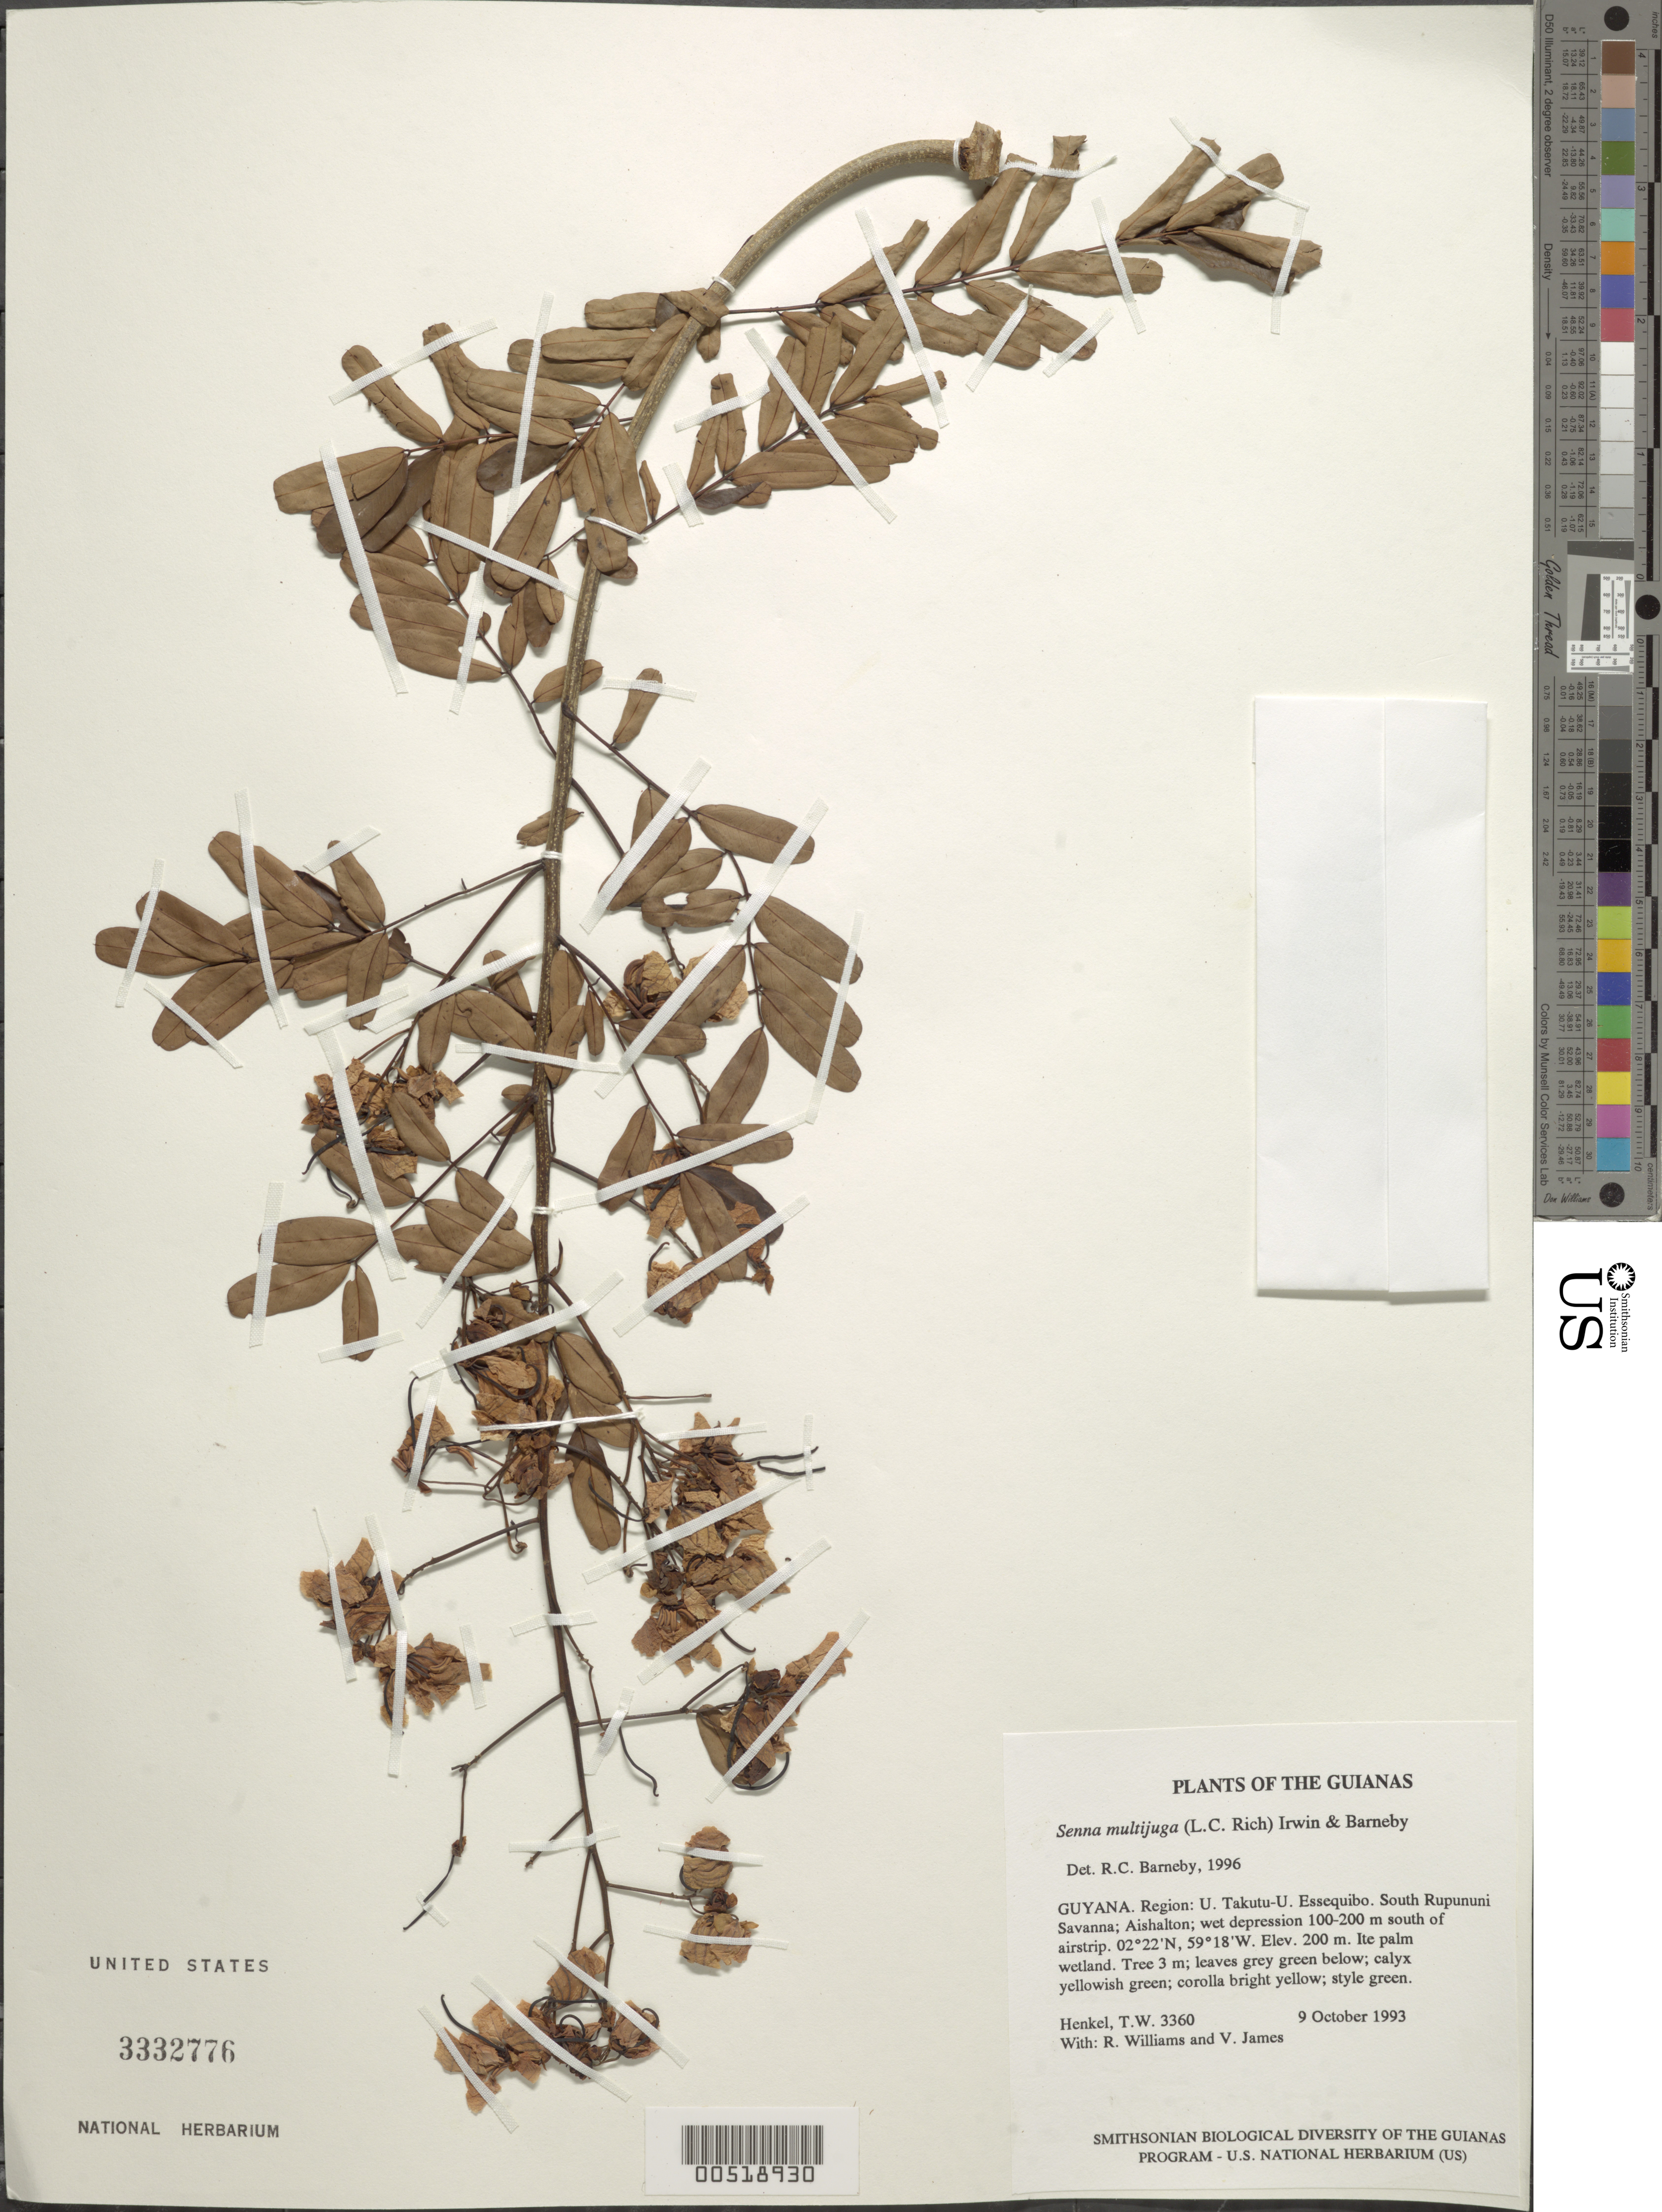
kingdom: Plantae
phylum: Tracheophyta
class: Magnoliopsida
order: Fabales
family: Fabaceae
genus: Senna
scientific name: Senna multijuga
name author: (Rich.) H.S. Irwin & Barneby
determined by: Barneby, Rupert C., (NY)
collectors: T. Henkel, R. Williams & V. James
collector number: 3360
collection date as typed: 9 October 1993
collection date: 1993-10-09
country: Guyana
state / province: U. Takutu-U. Essequibo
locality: South Rupununi Savanna; Aishalton; wet depression 100-200 m south of airstrip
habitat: Ite palm wetland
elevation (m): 200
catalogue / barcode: US 3332776